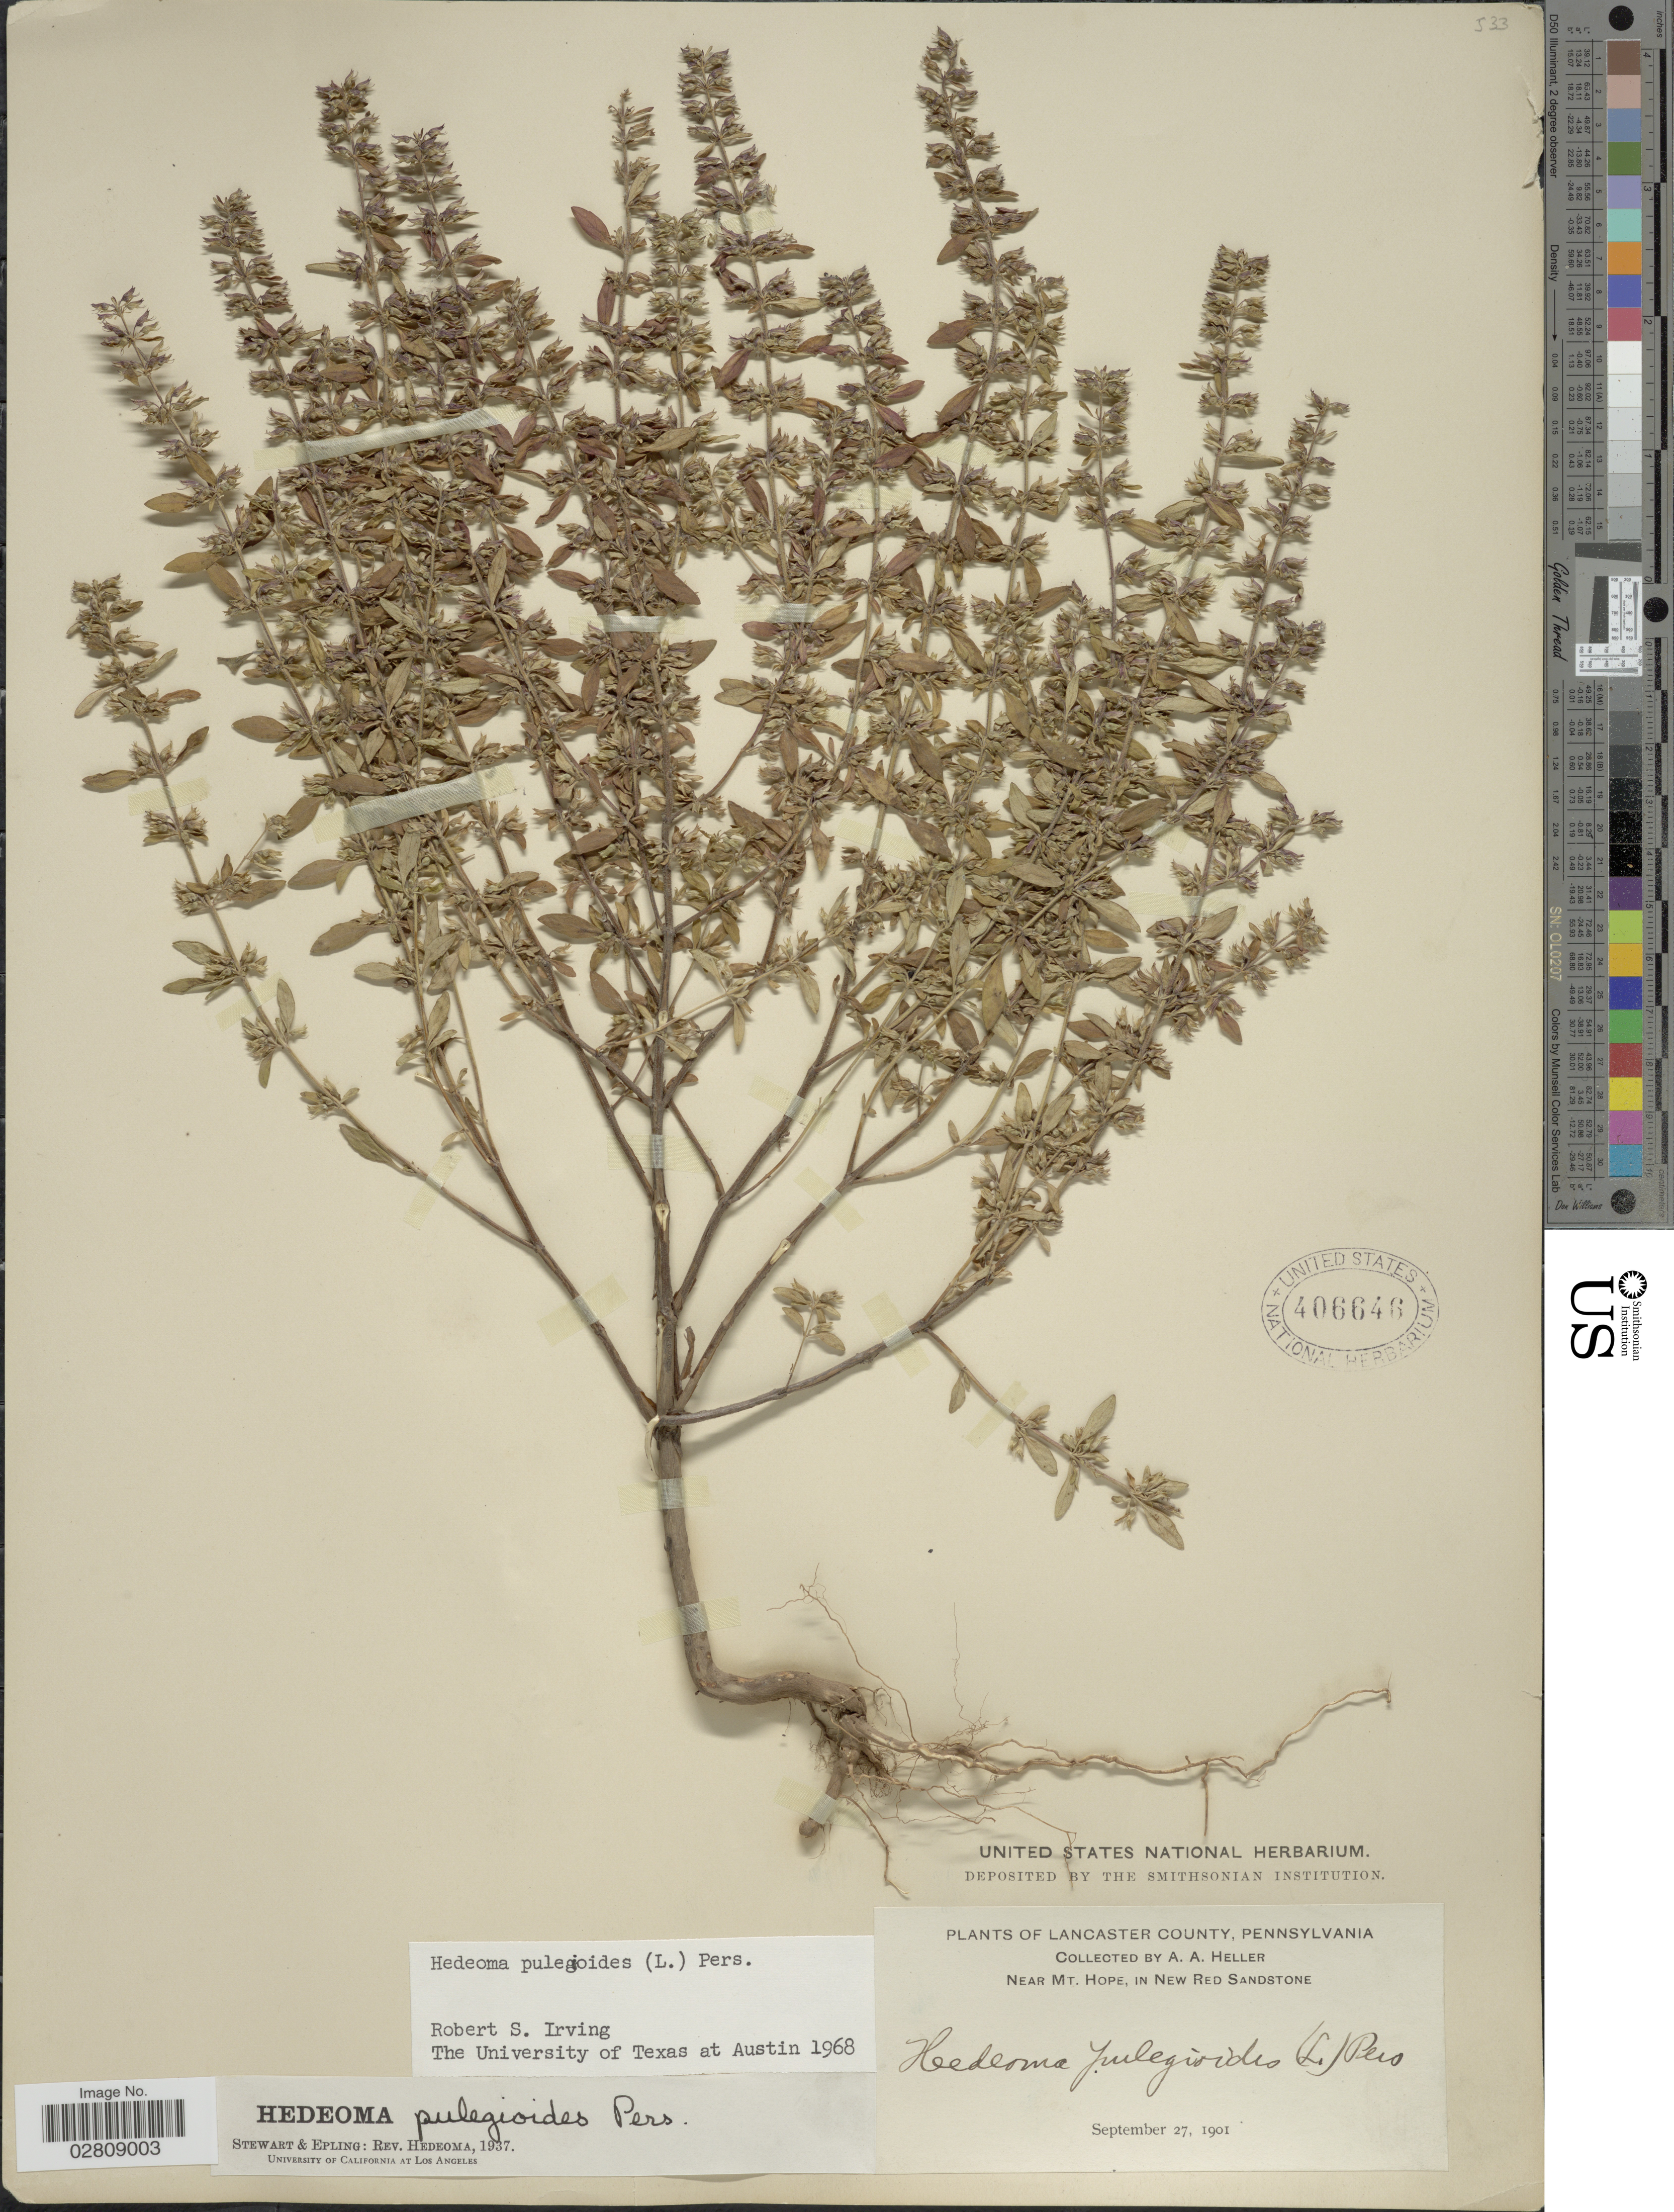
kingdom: Plantae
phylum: Tracheophyta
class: Magnoliopsida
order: Lamiales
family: Lamiaceae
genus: Hedeoma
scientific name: Hedeoma pulegioides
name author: (L.) Pers.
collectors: A. A. Heller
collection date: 1901-09-27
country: United States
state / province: Pennsylvania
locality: Lancaster County. Near Mt. Hope, in New Red Sandstone.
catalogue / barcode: US 406646